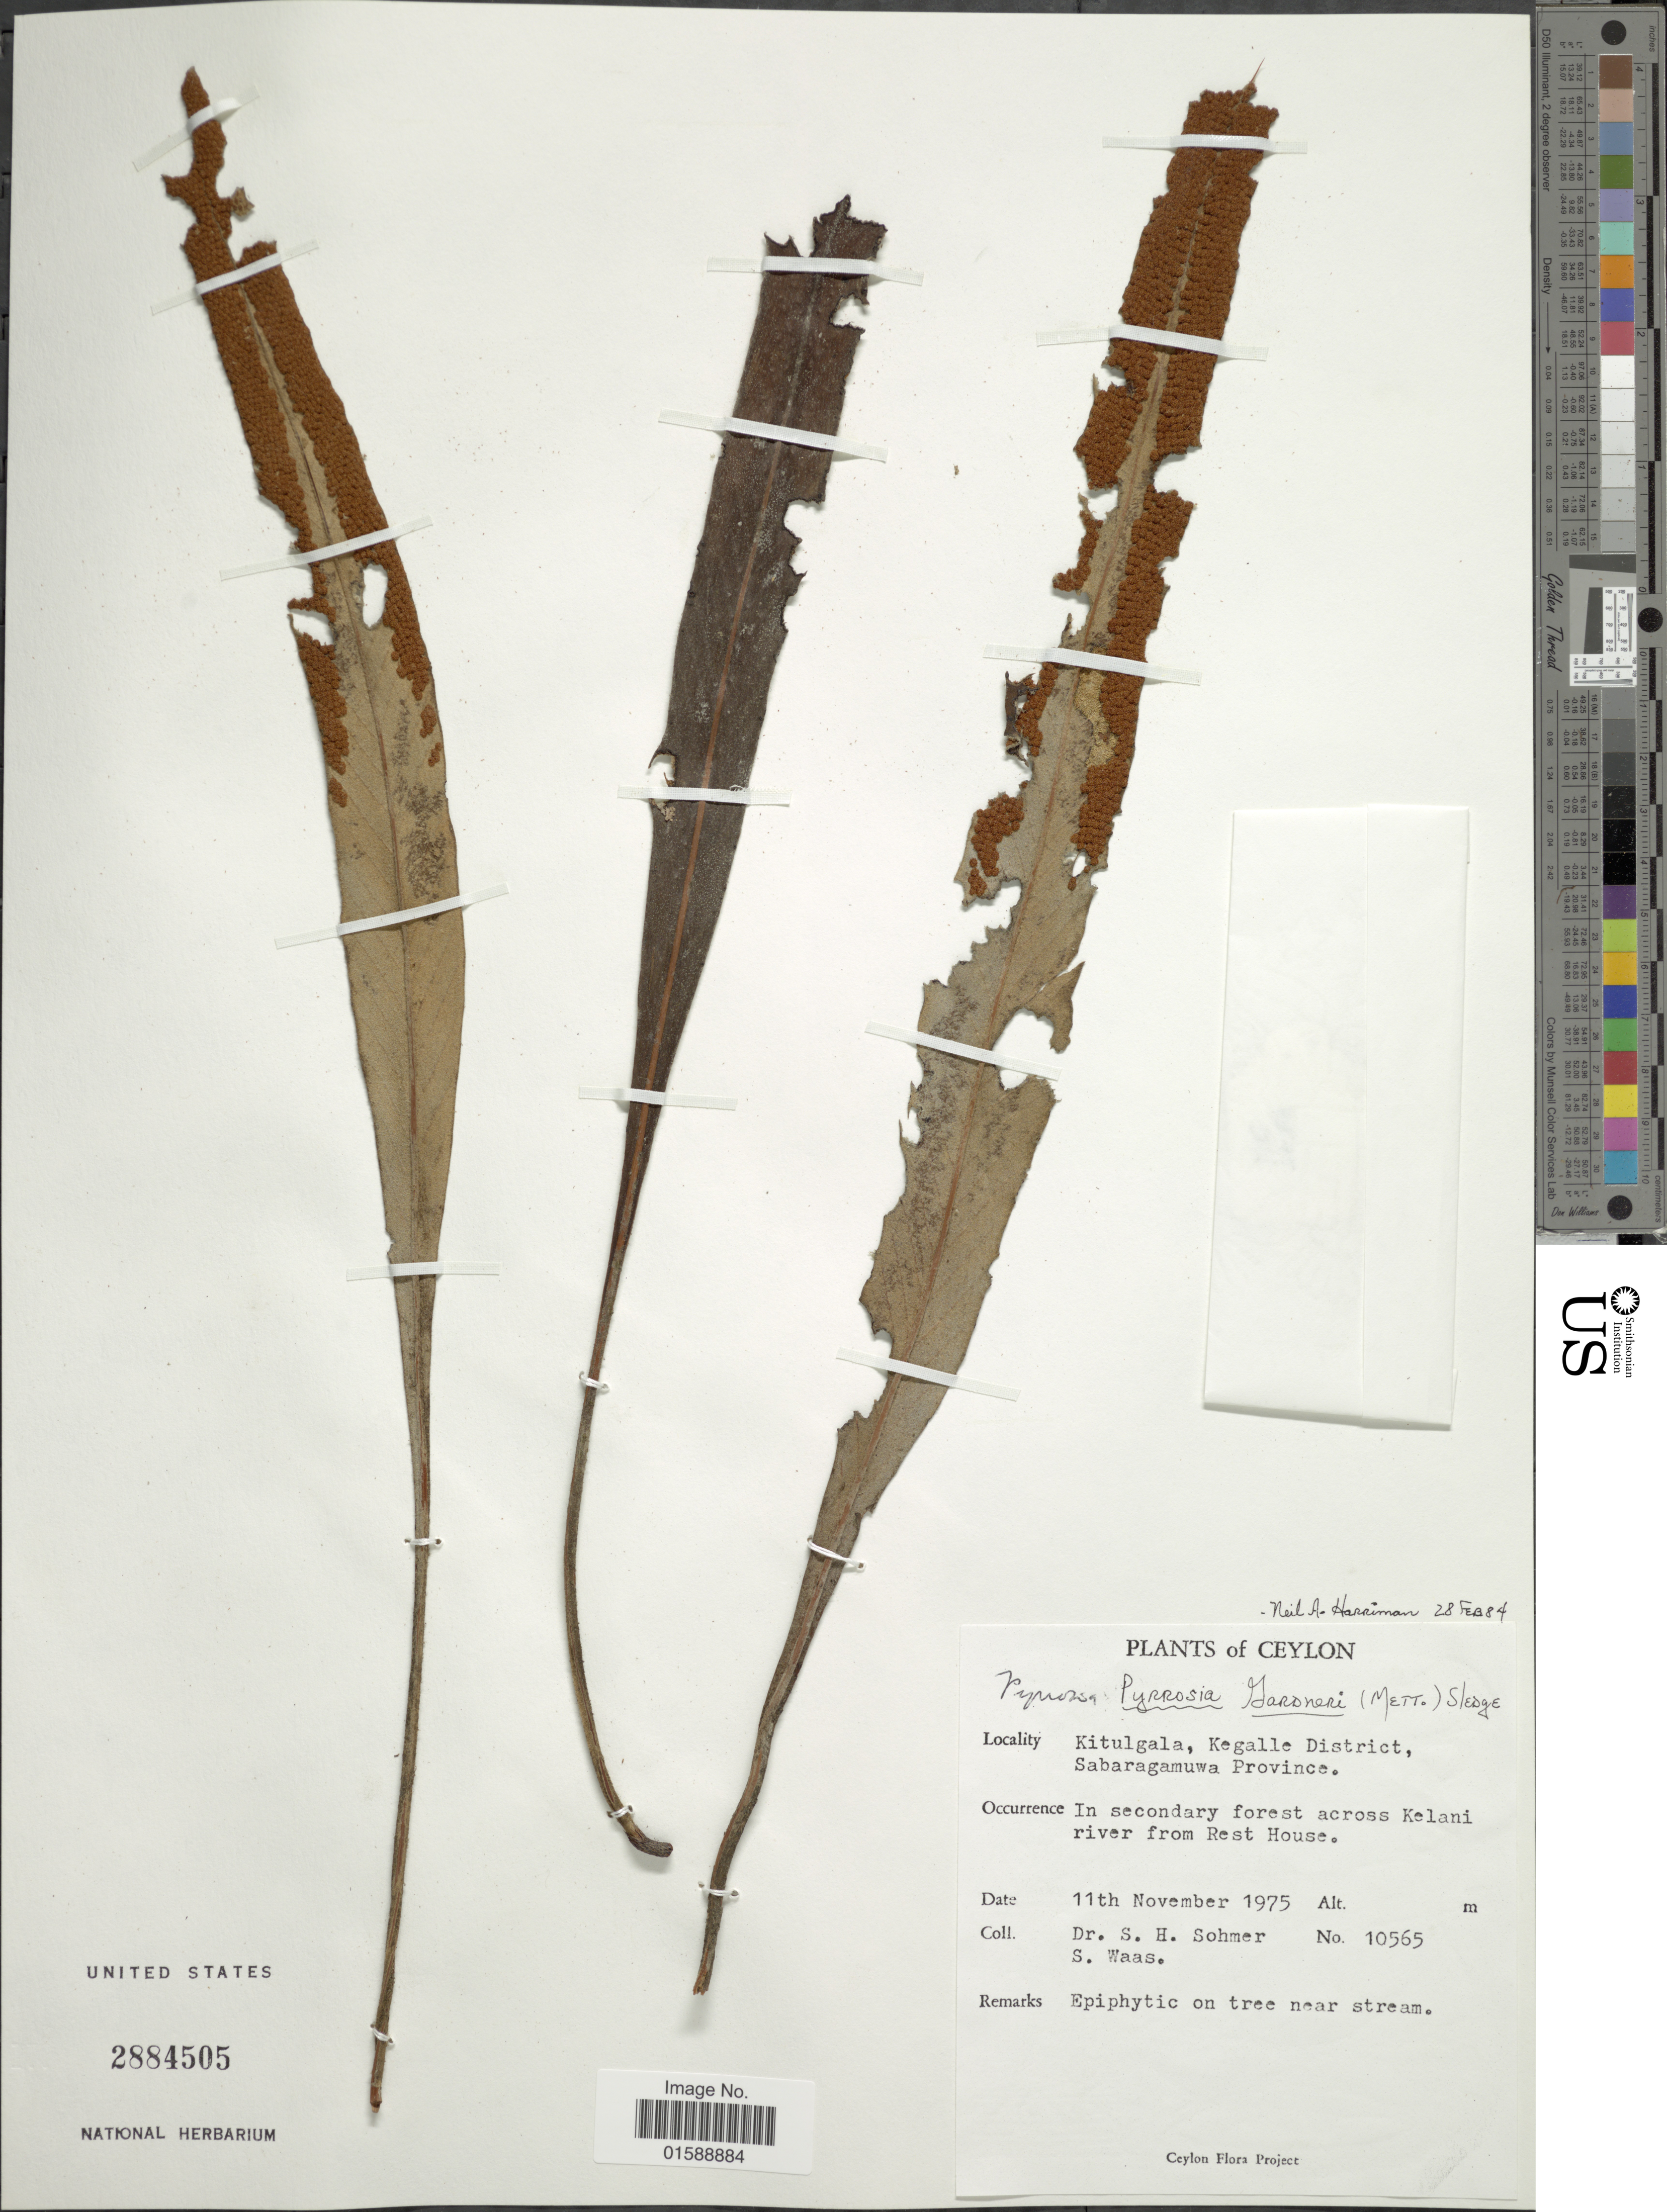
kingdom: Plantae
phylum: Tracheophyta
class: Polypodiopsida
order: Polypodiales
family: Polypodiaceae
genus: Pyrrosia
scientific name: Pyrrosia gardneri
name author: (Kunze ex Mett.) Sledge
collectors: S. H. Sohmer & S. Waas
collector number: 10565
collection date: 1975-11-11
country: Sri Lanka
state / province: Sabaragamuwa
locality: Ceylon. Kitulgala, Kegalle District. In secondary forest across Kelani river from Rest House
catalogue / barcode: US 2884505